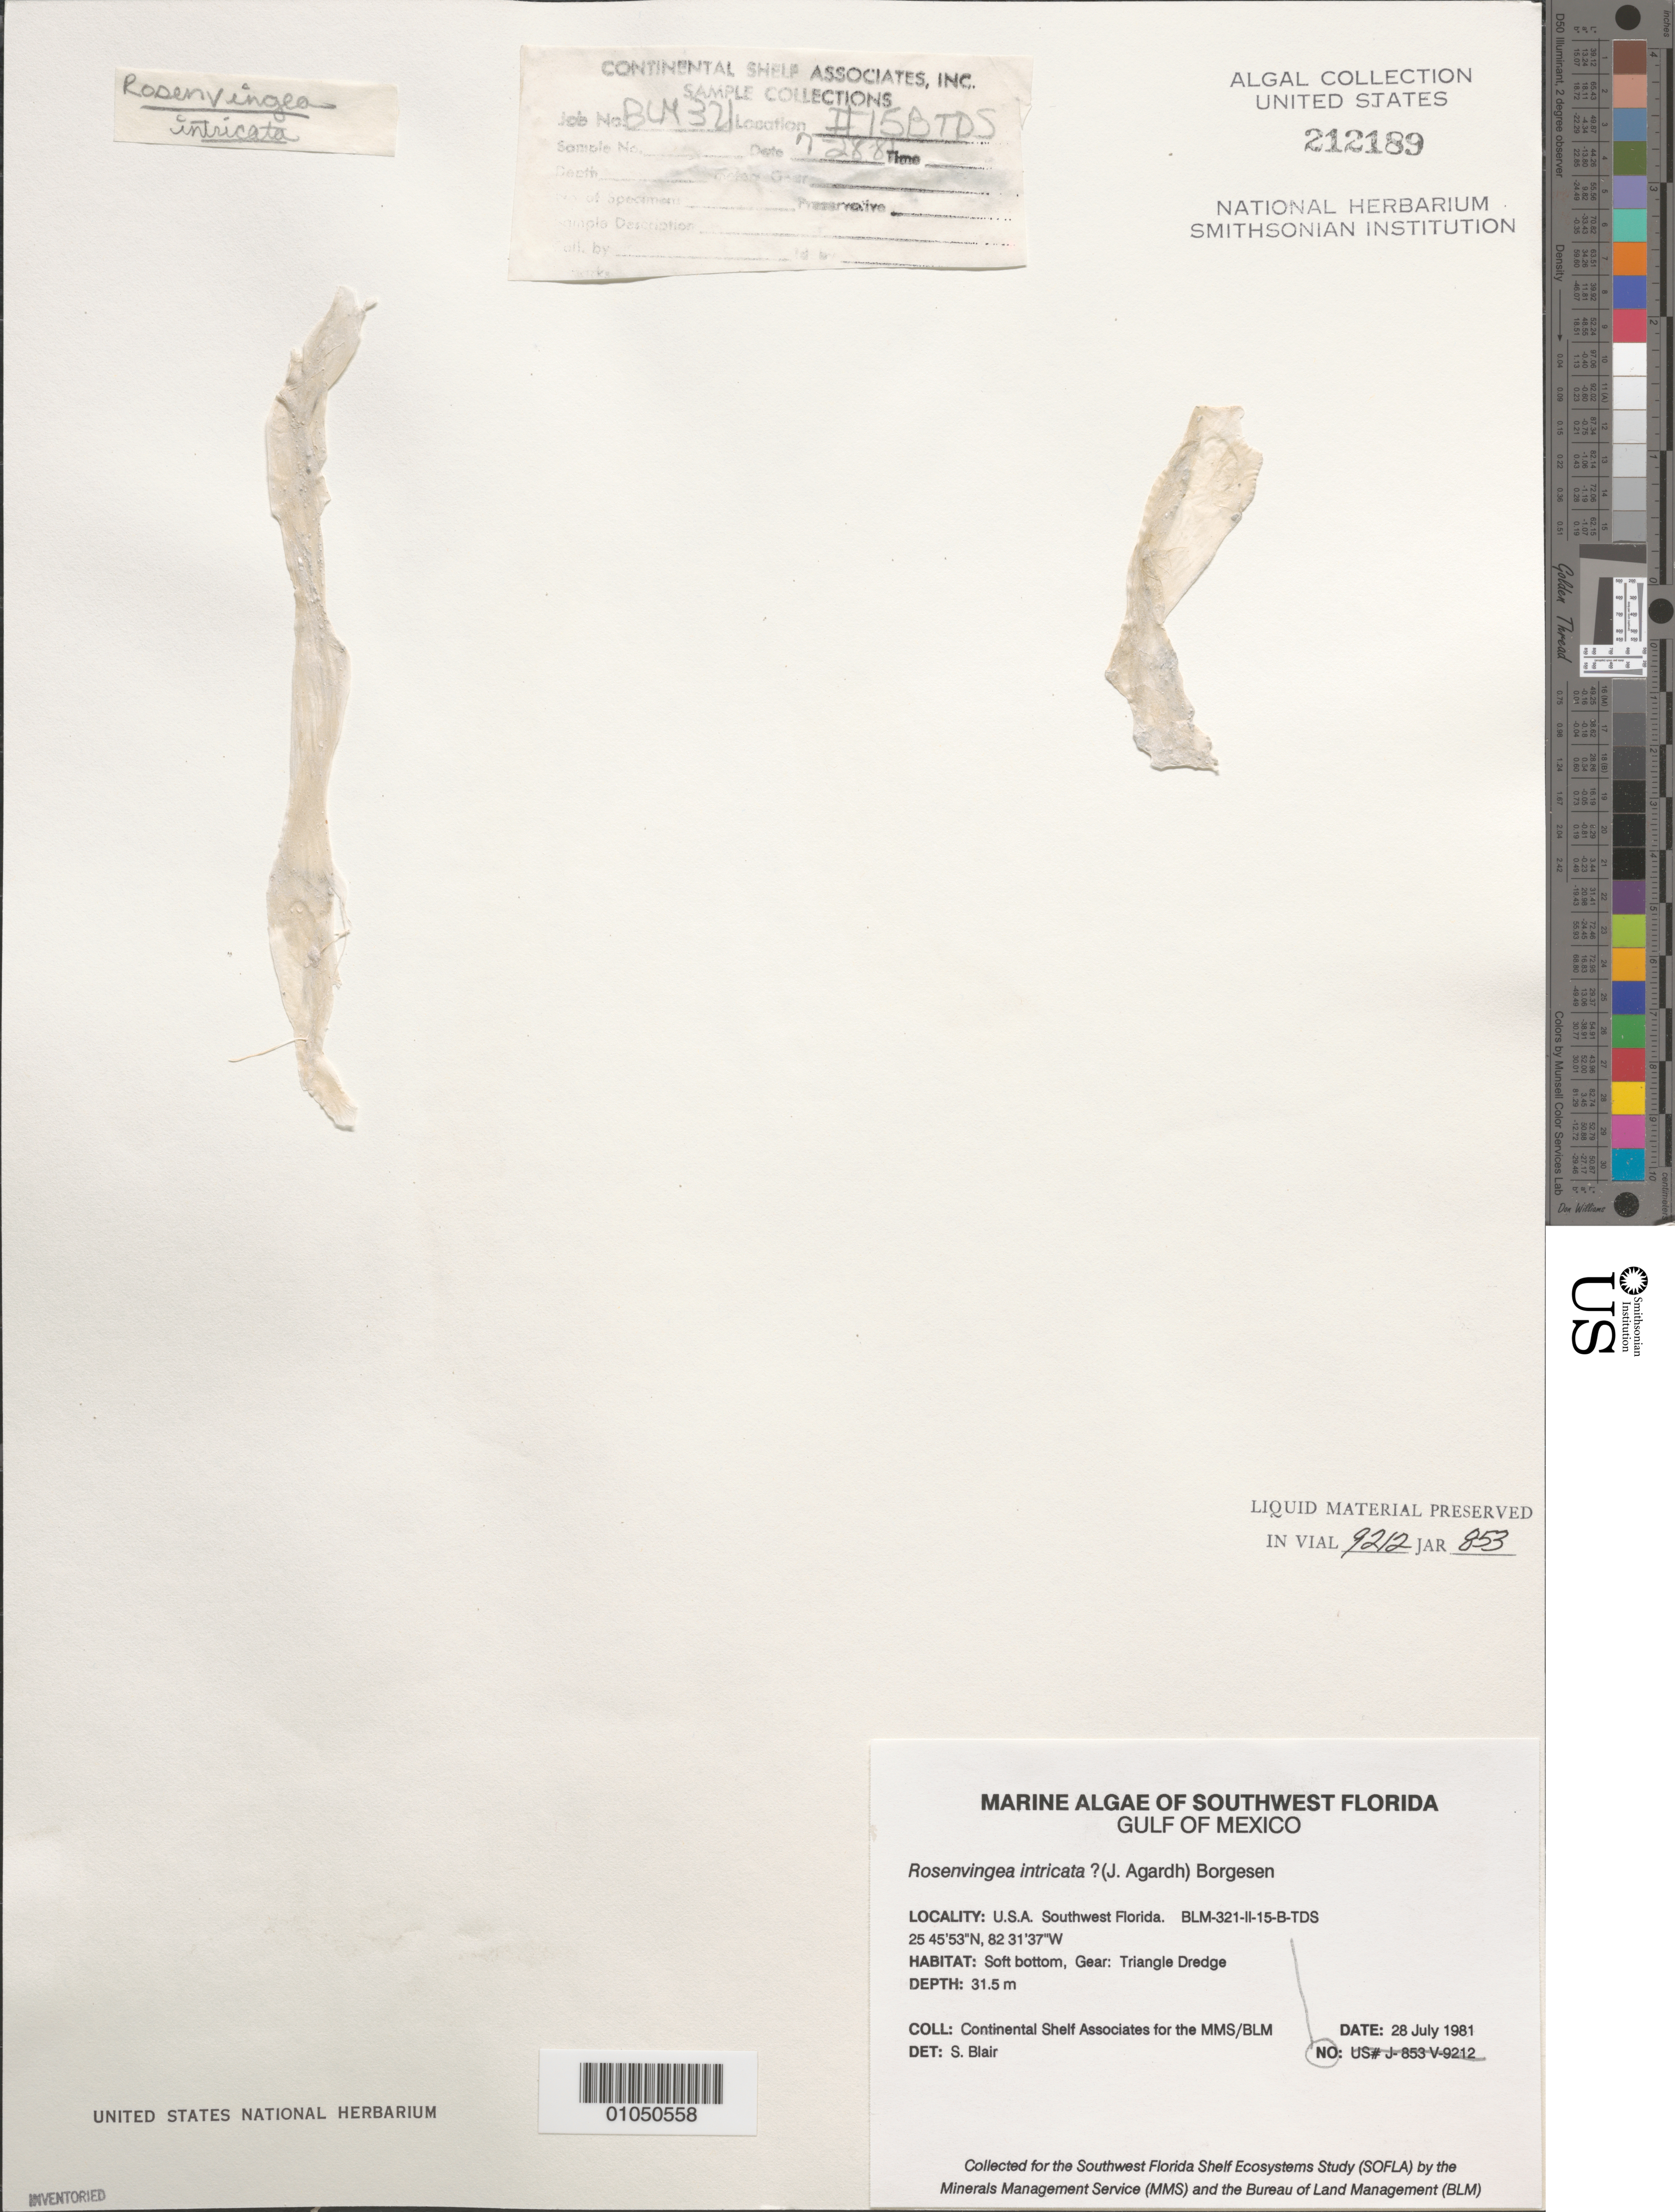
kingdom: Chromista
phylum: Ochrophyta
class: Phaeophyceae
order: Scytosiphonales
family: Scytosiphonaceae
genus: Rosenvingea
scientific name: Rosenvingea endiviifolia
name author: (Martius) M.J. Wynne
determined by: Algae name updating Project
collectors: Continental Shelf Associates for the MMS/BLM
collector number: BLM-321-II-15-B-TDS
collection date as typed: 28 Jul 1981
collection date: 1981-07-28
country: United States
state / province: Florida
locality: Gulf of Mexico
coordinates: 25 45'53"N, 82 31'37"W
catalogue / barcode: US 212189